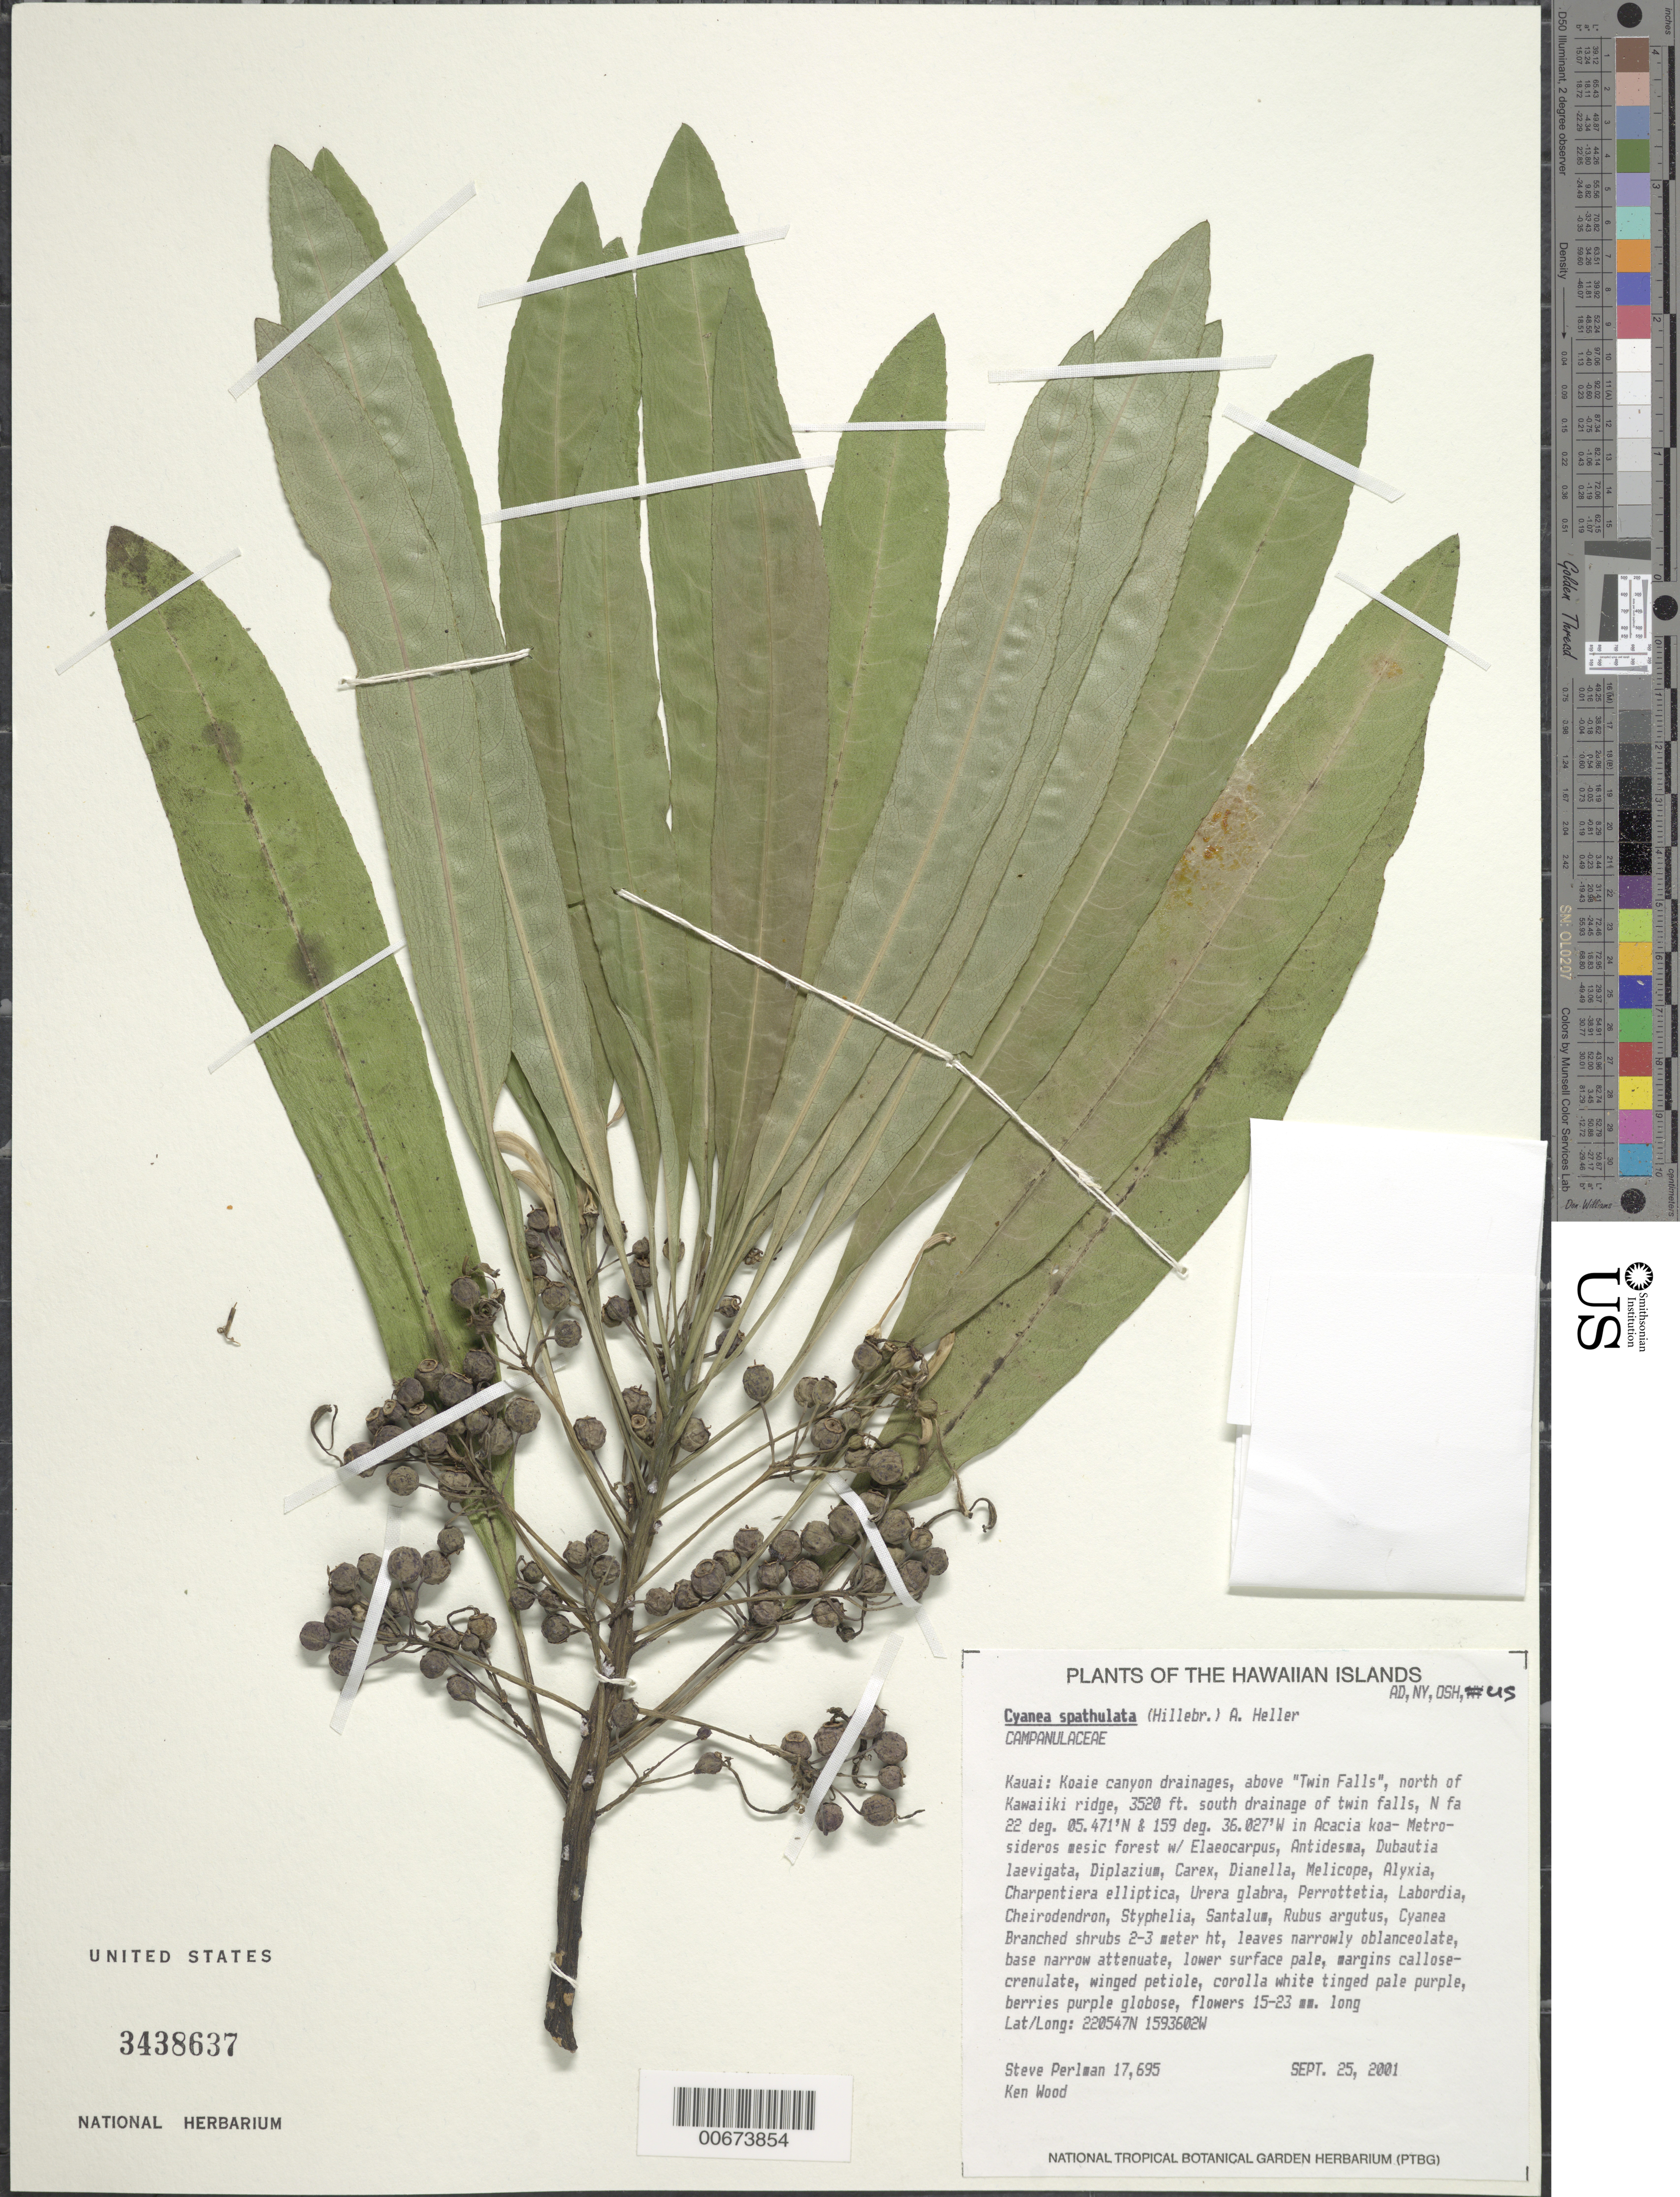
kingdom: Plantae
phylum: Tracheophyta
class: Magnoliopsida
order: Asterales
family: Campanulaceae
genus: Cyanea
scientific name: Cyanea spathulata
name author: (Hillebr.) A. Heller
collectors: S. P. Perlman & K. Wood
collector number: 17695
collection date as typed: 25 Sep 2001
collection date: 2001-09-25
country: United States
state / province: Hawaii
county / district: Kauai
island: Kaua'i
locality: Koaie canyon drainages, above "Twin Falls", north of Kawaiiki ridge, south drainage of twin falls, N facing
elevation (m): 1073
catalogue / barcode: US 3438637